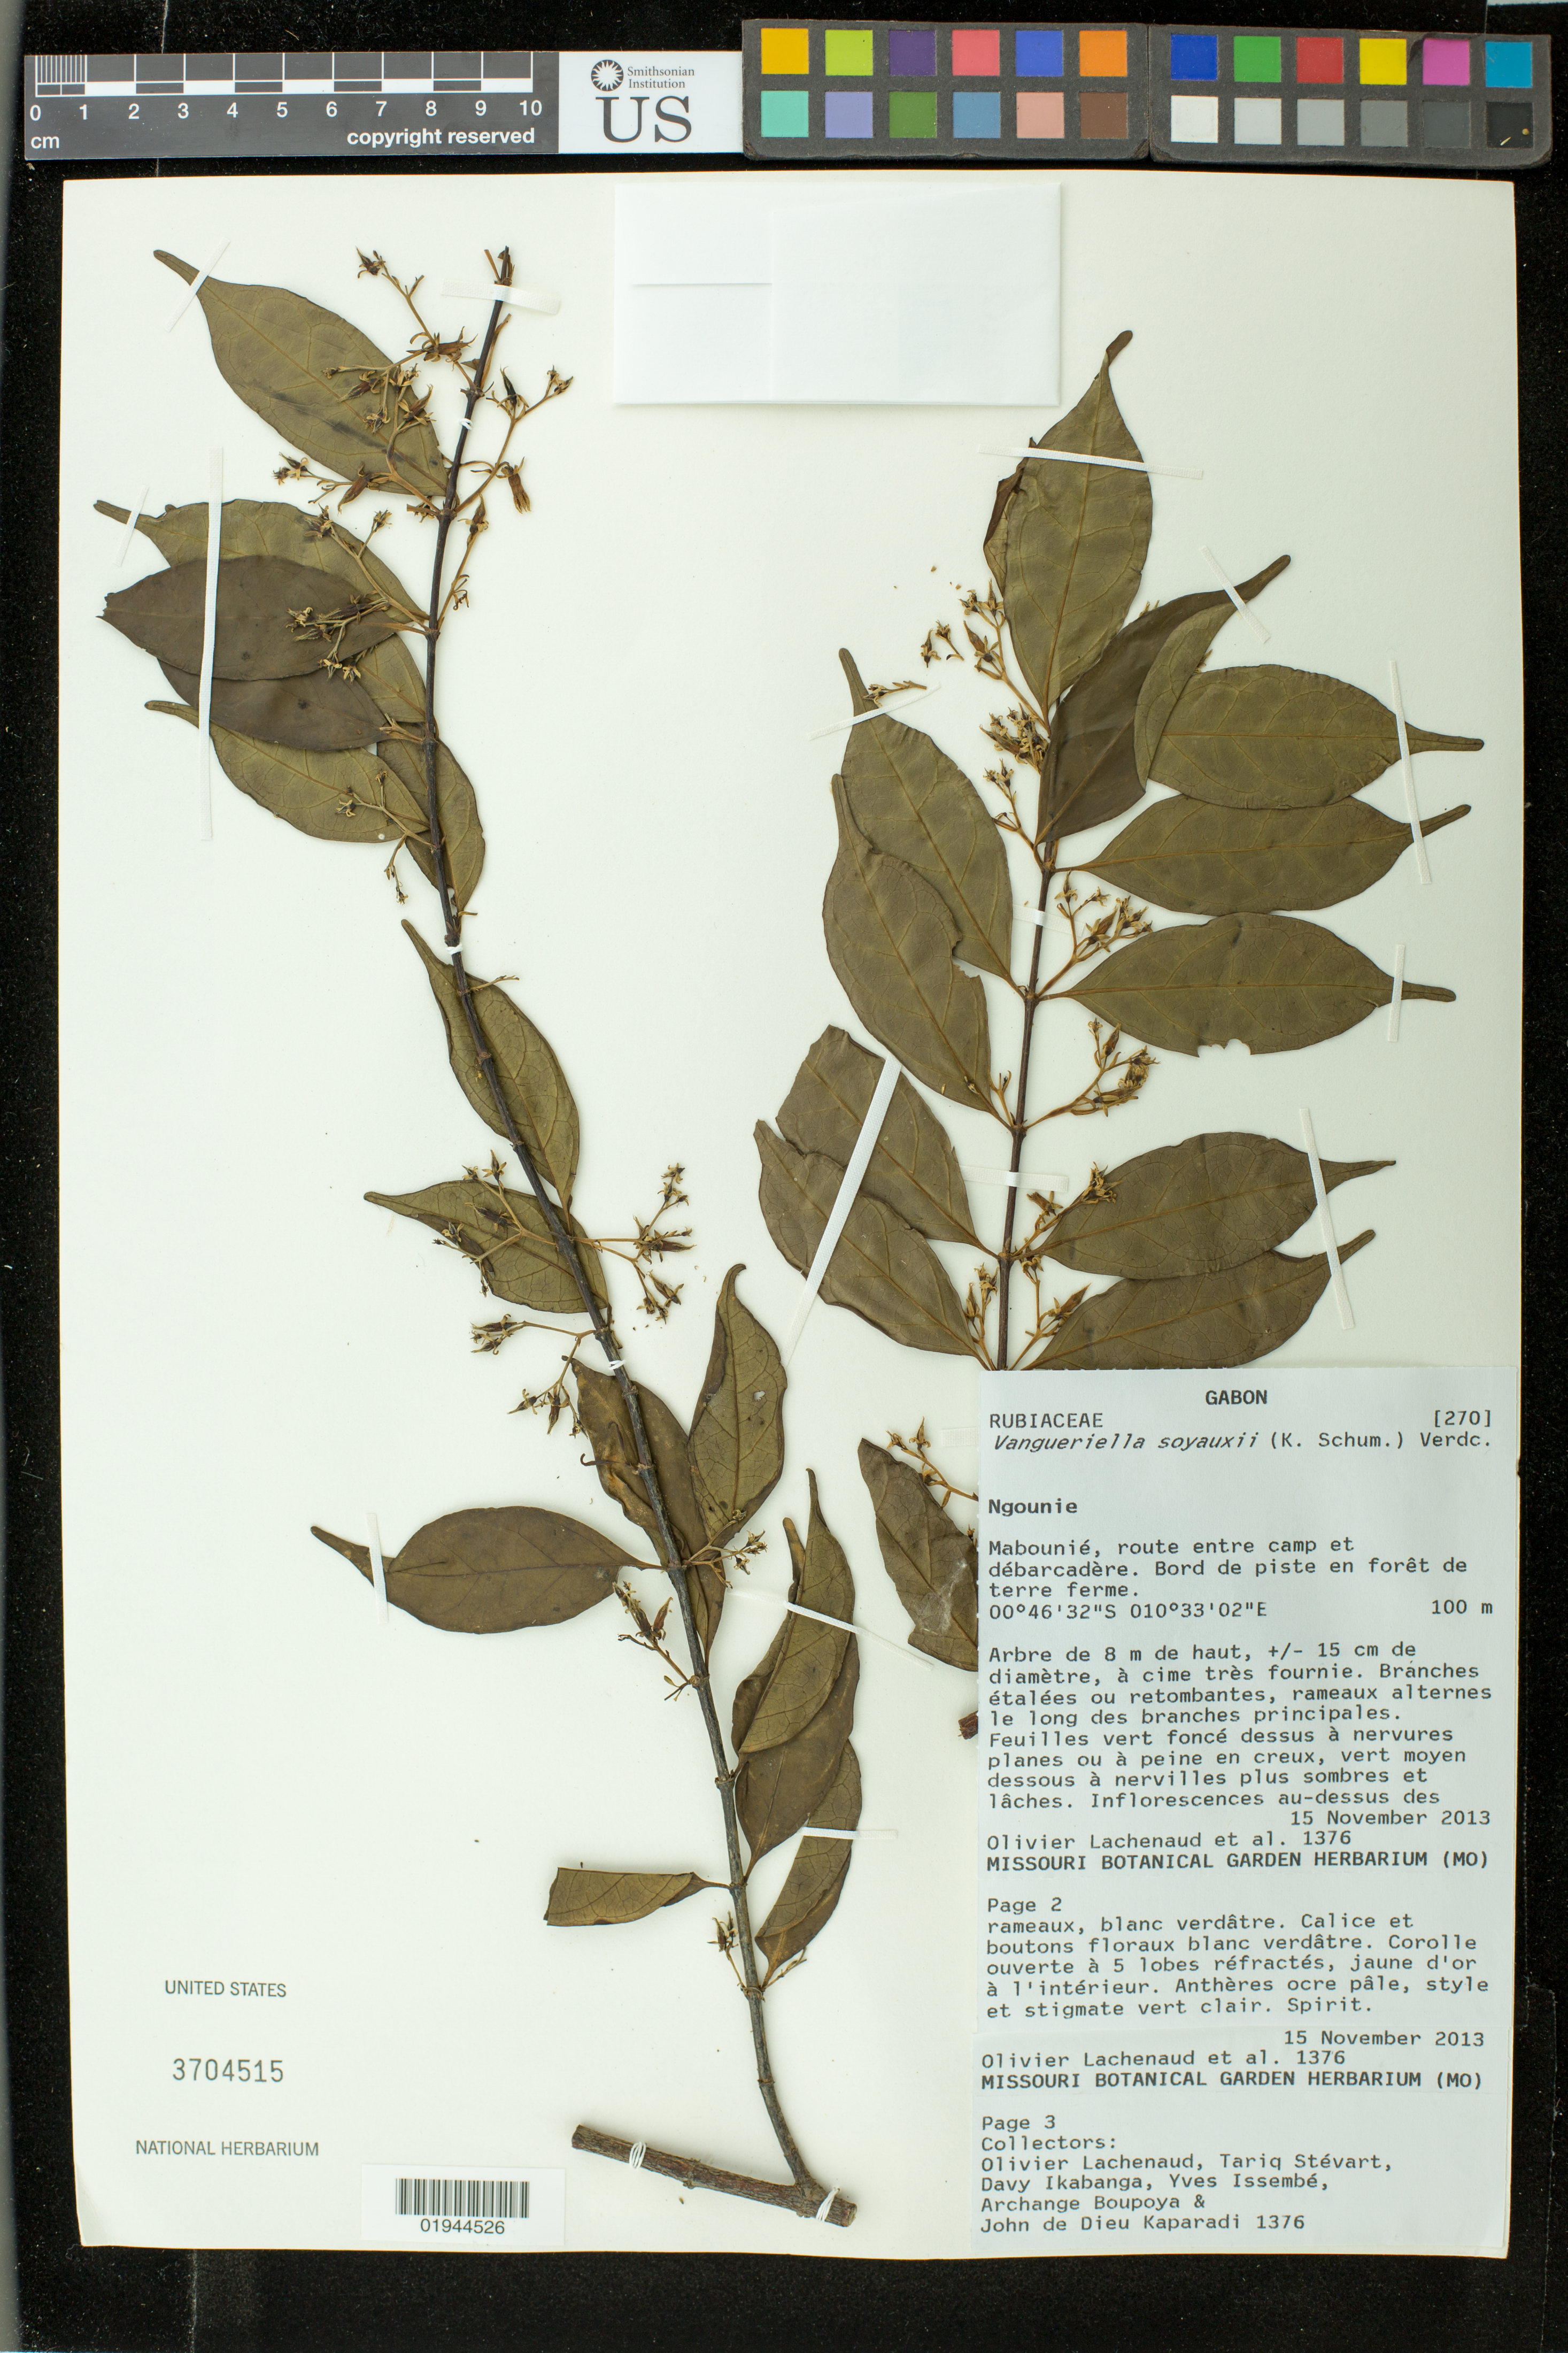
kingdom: Plantae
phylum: Tracheophyta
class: Magnoliopsida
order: Gentianales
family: Rubiaceae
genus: Vangueriella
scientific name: Vangueriella soyauxii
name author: (K. Schum.) Verdc.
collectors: O. Lachenaud, T. Stévart, D. Ikabanga, Y. Issembé, A. Boupoya & J. de Dieu Kaparadi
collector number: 1376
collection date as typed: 15 November 2013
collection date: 2013-11-15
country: Gabon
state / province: Ngounie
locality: Mabounie, route entre camp et debarcadere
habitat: bord de piste en foret de terre ferme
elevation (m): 100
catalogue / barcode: US 3704515